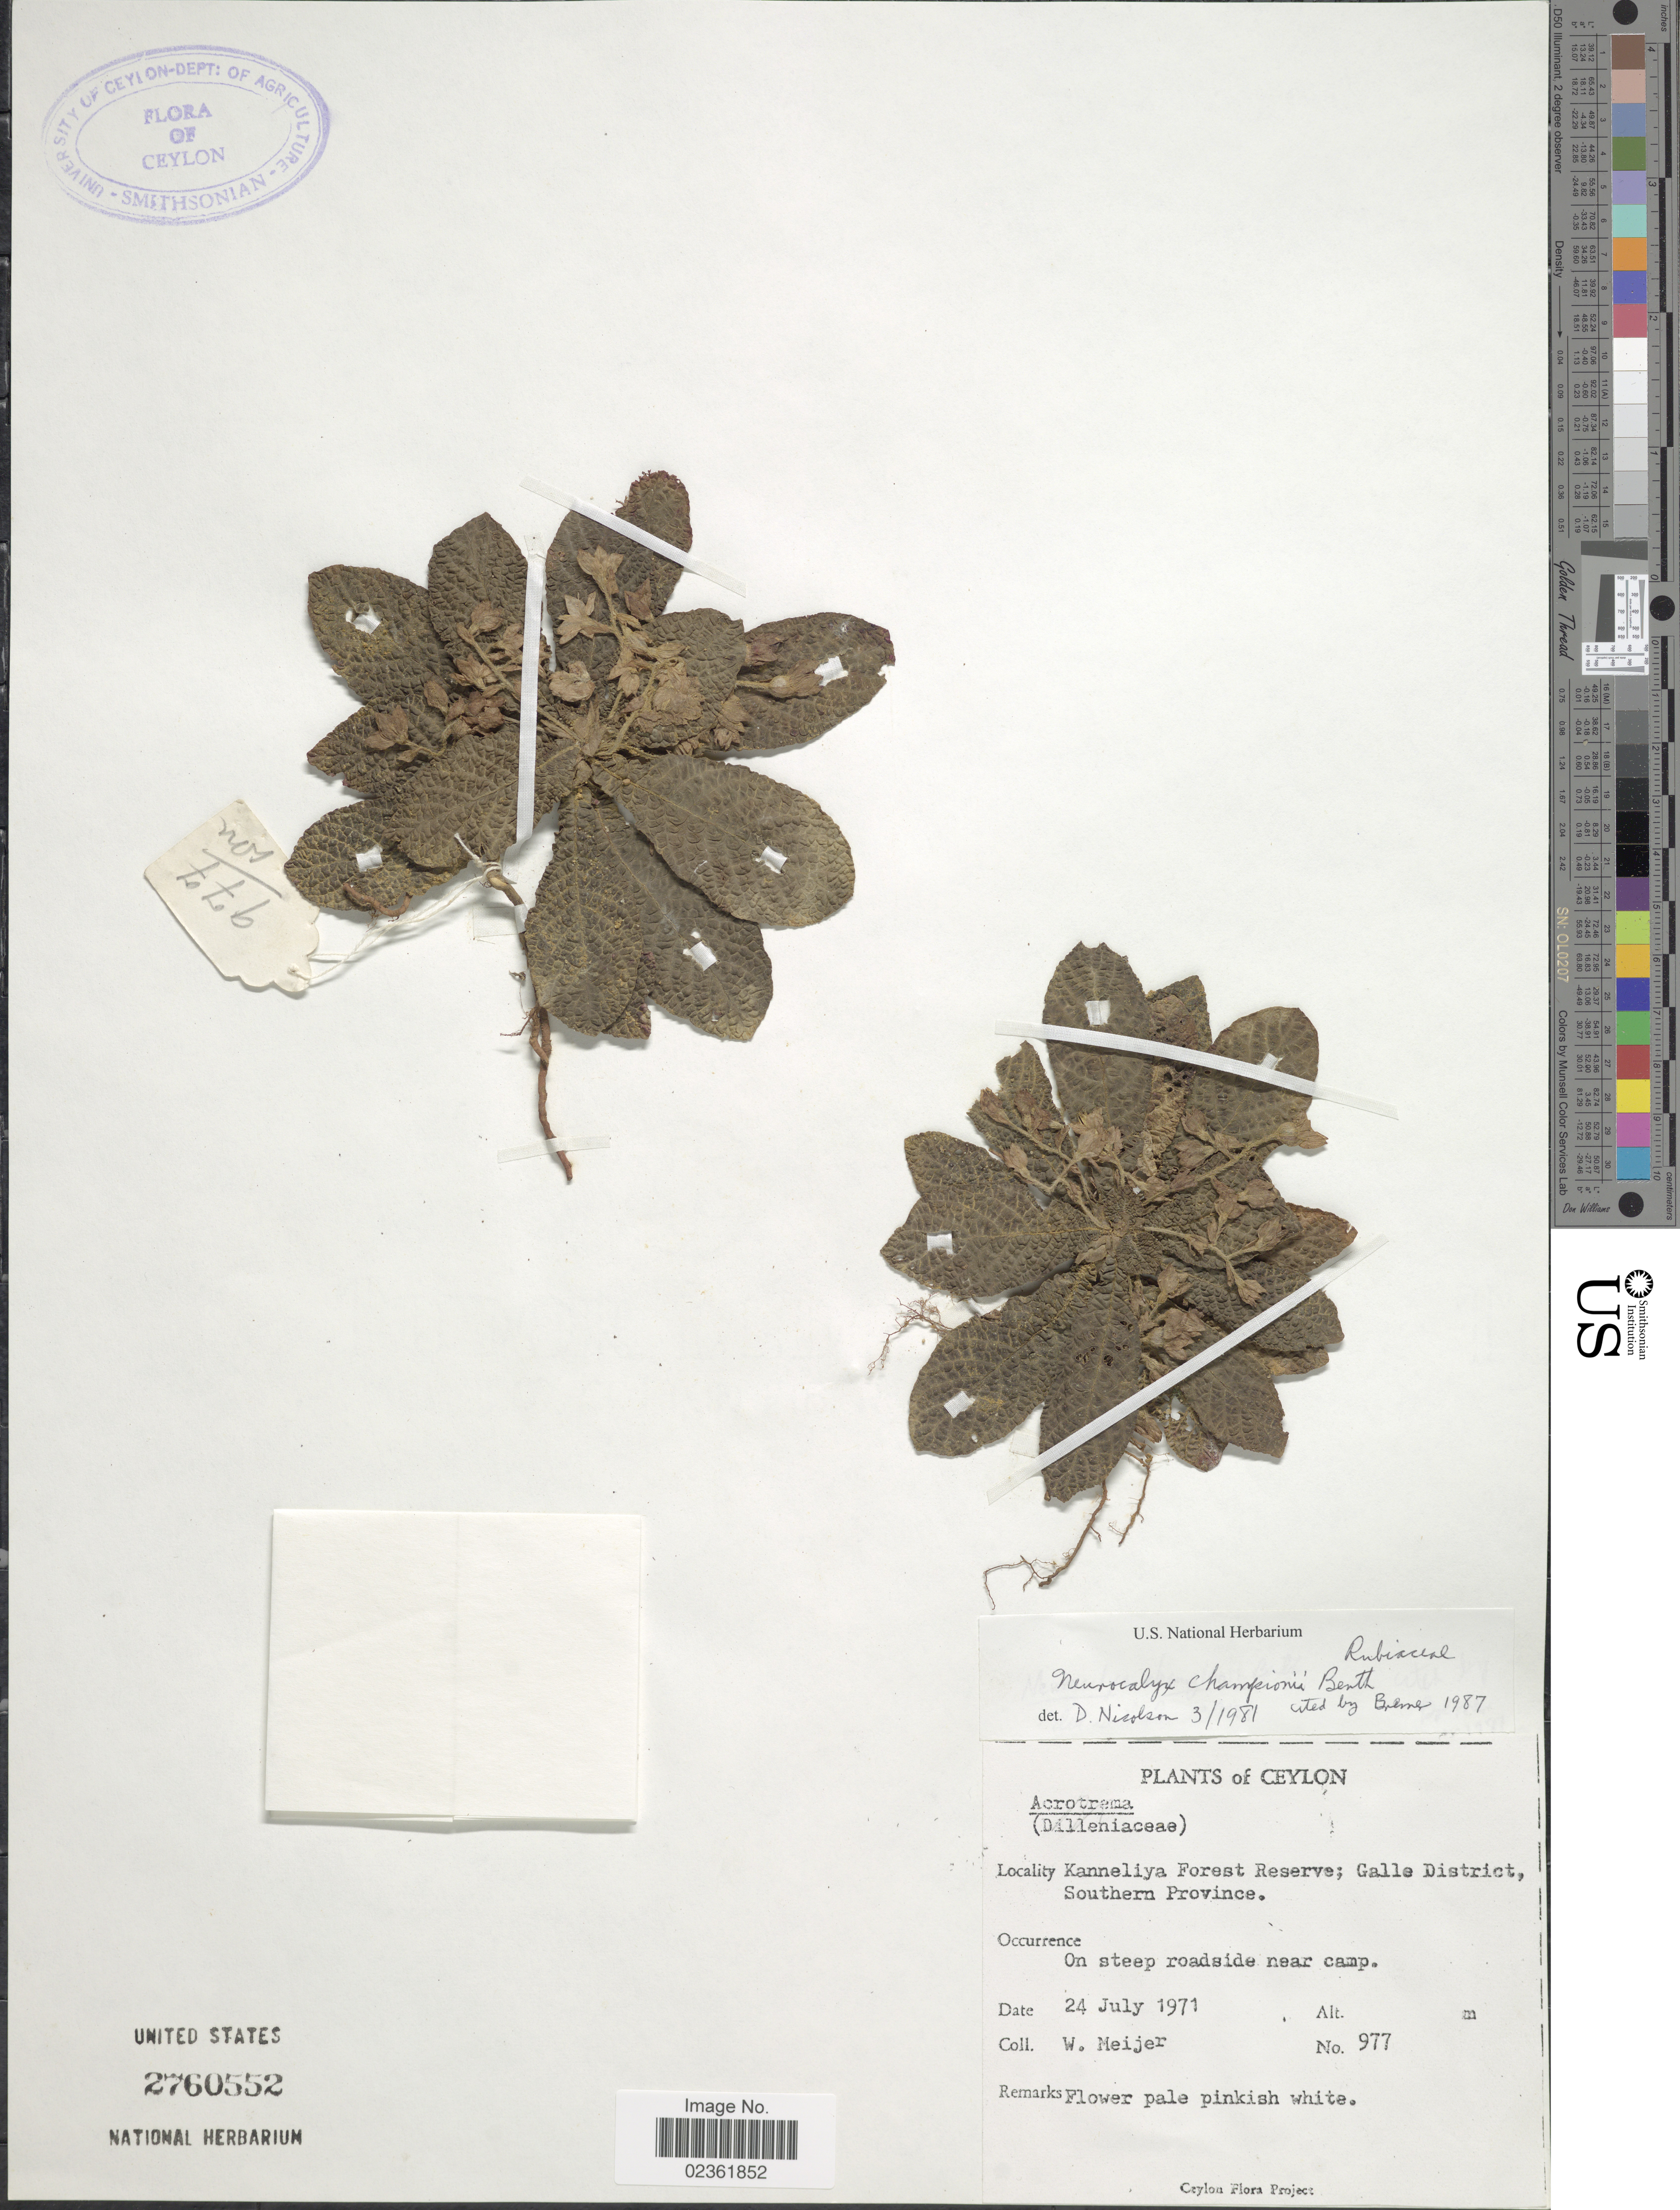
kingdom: Plantae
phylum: Tracheophyta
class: Magnoliopsida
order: Gentianales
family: Rubiaceae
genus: Neurocalyx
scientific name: Neurocalyx championii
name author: Benth. ex Thwaites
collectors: W. Meijer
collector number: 977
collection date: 1971-07-24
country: Sri Lanka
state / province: Southern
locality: Ceylon, Kanneliya Forest Reserve; Galle District, on steep roadside near camp.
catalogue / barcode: US 2760552